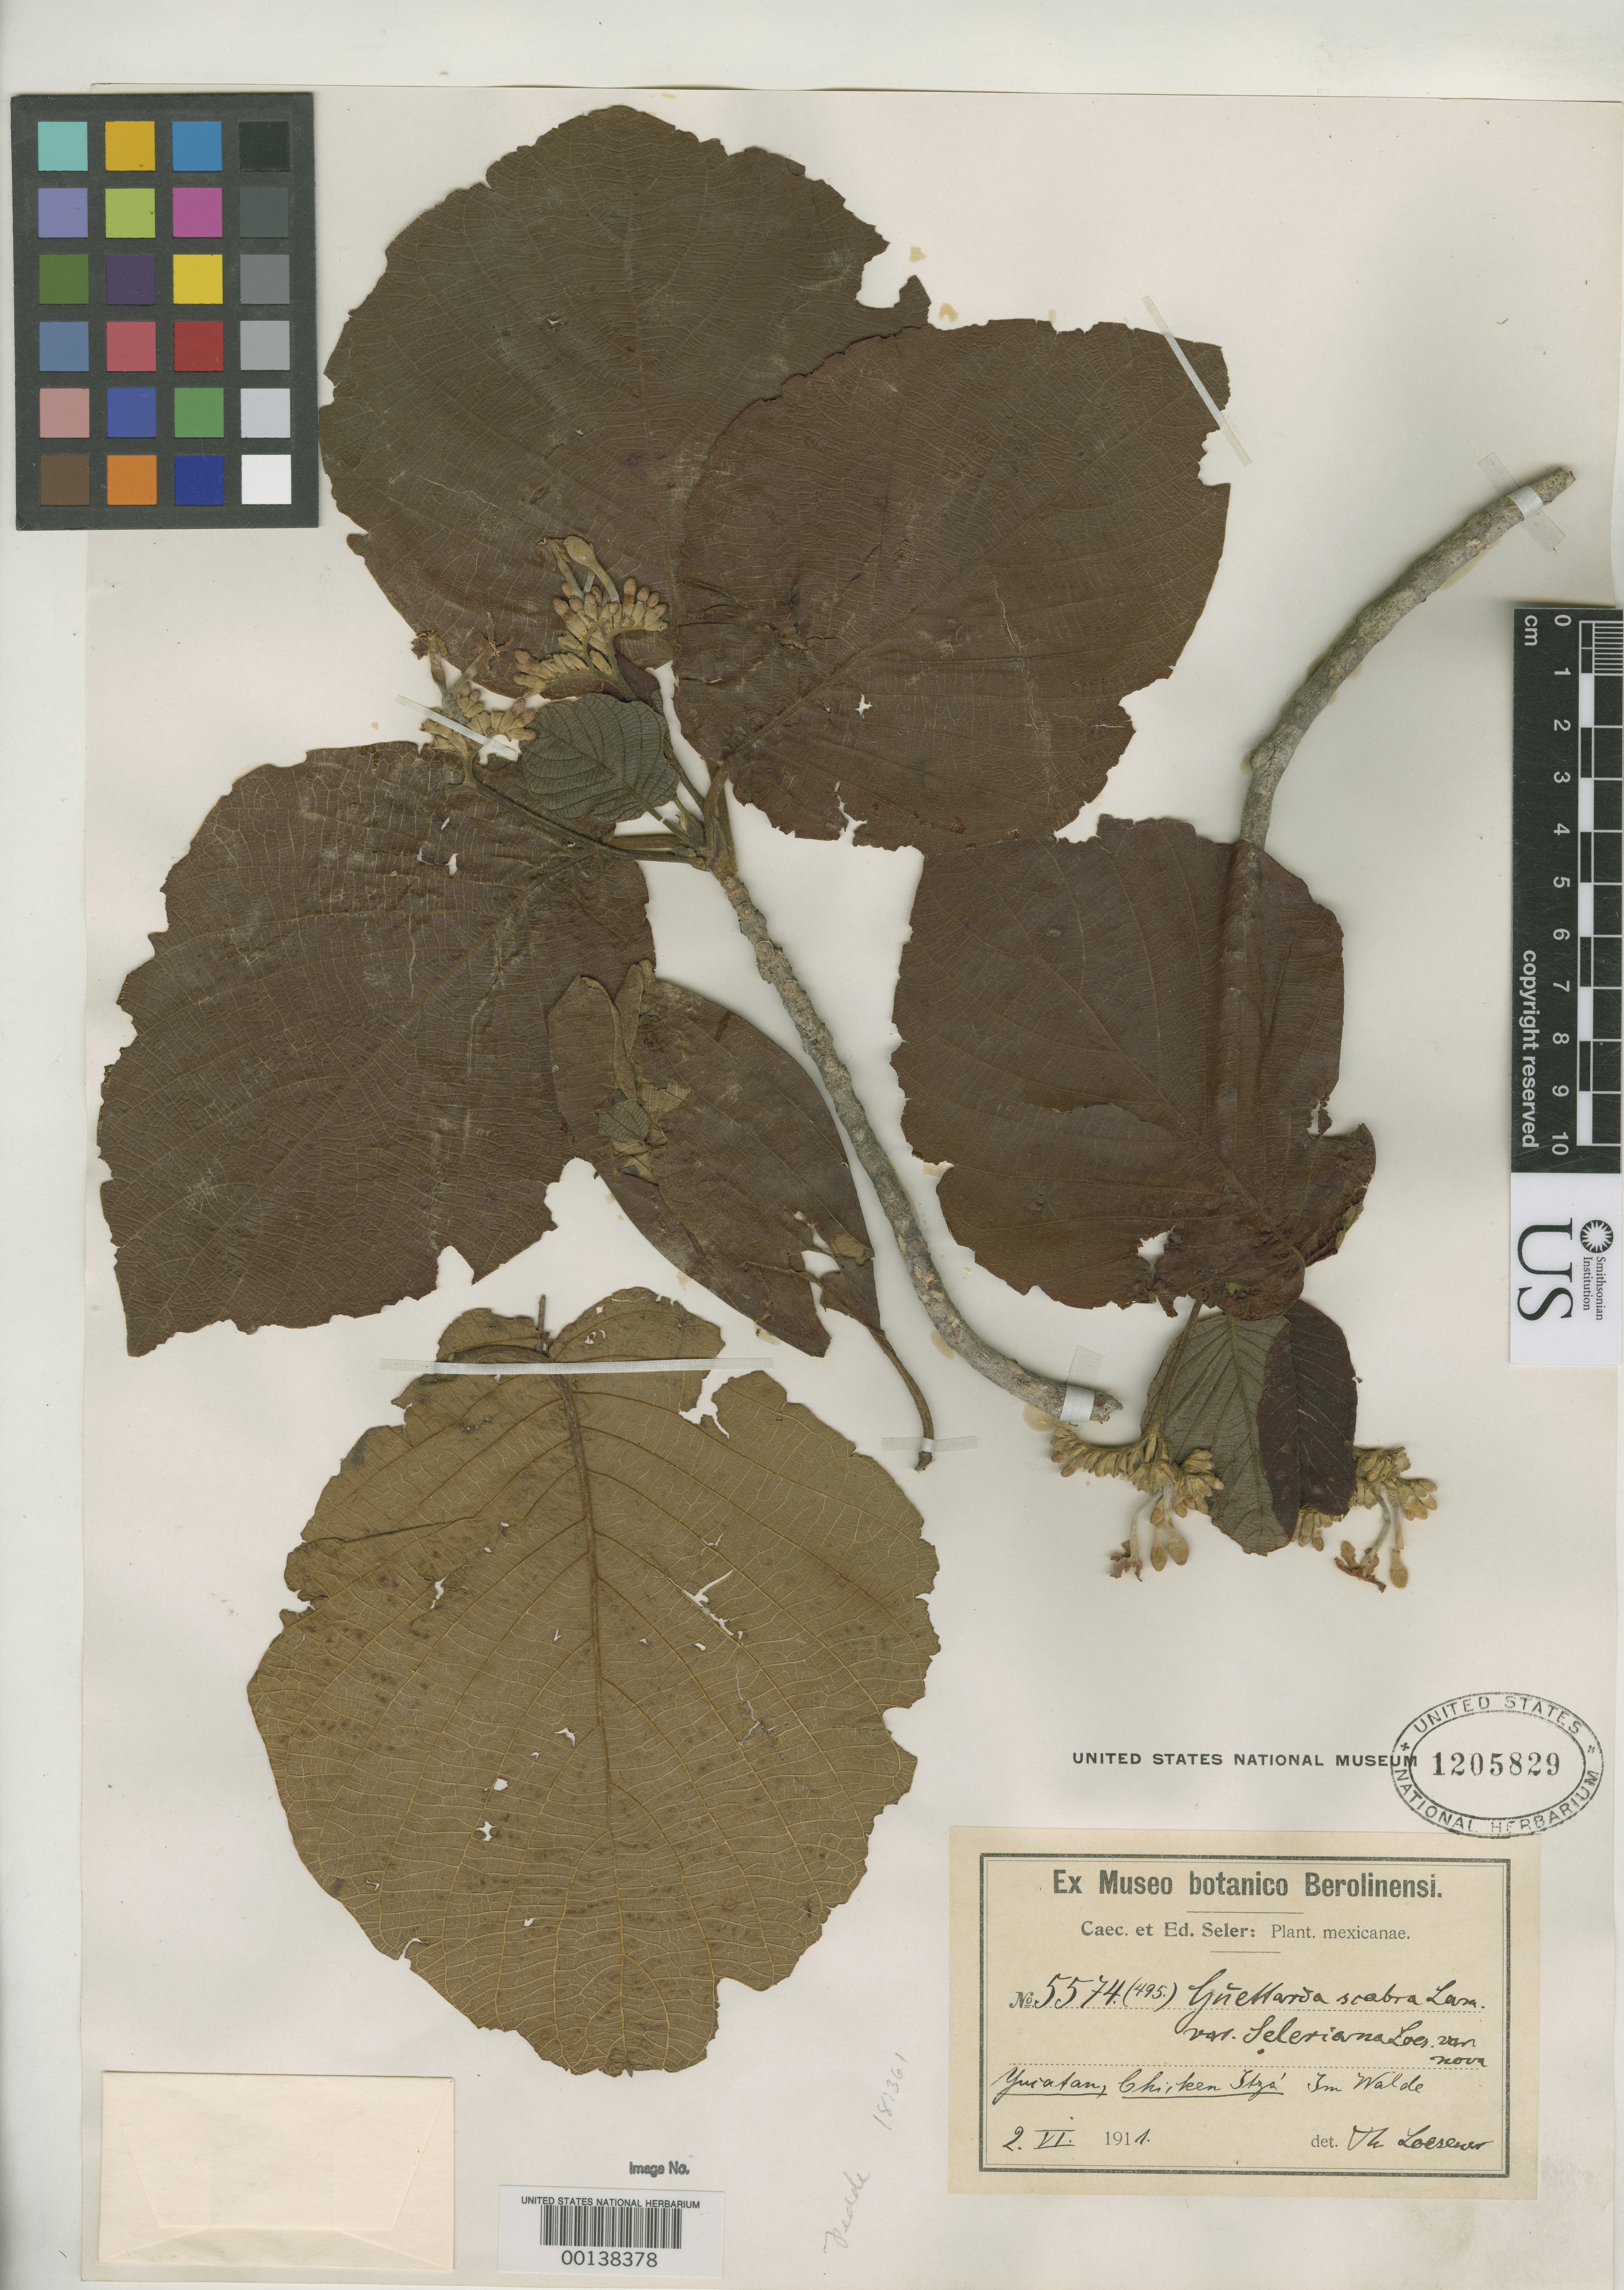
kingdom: Plantae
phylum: Tracheophyta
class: Magnoliopsida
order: Gentianales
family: Rubiaceae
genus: Guettarda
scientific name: Guettarda scabra var. seleriana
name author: Loes.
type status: Isotype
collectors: E. Seler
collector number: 5574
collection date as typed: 02 Jun 1911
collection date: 1911-06-02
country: Mexico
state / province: Yucatán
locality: Chicken Itza.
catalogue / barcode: US 1205829